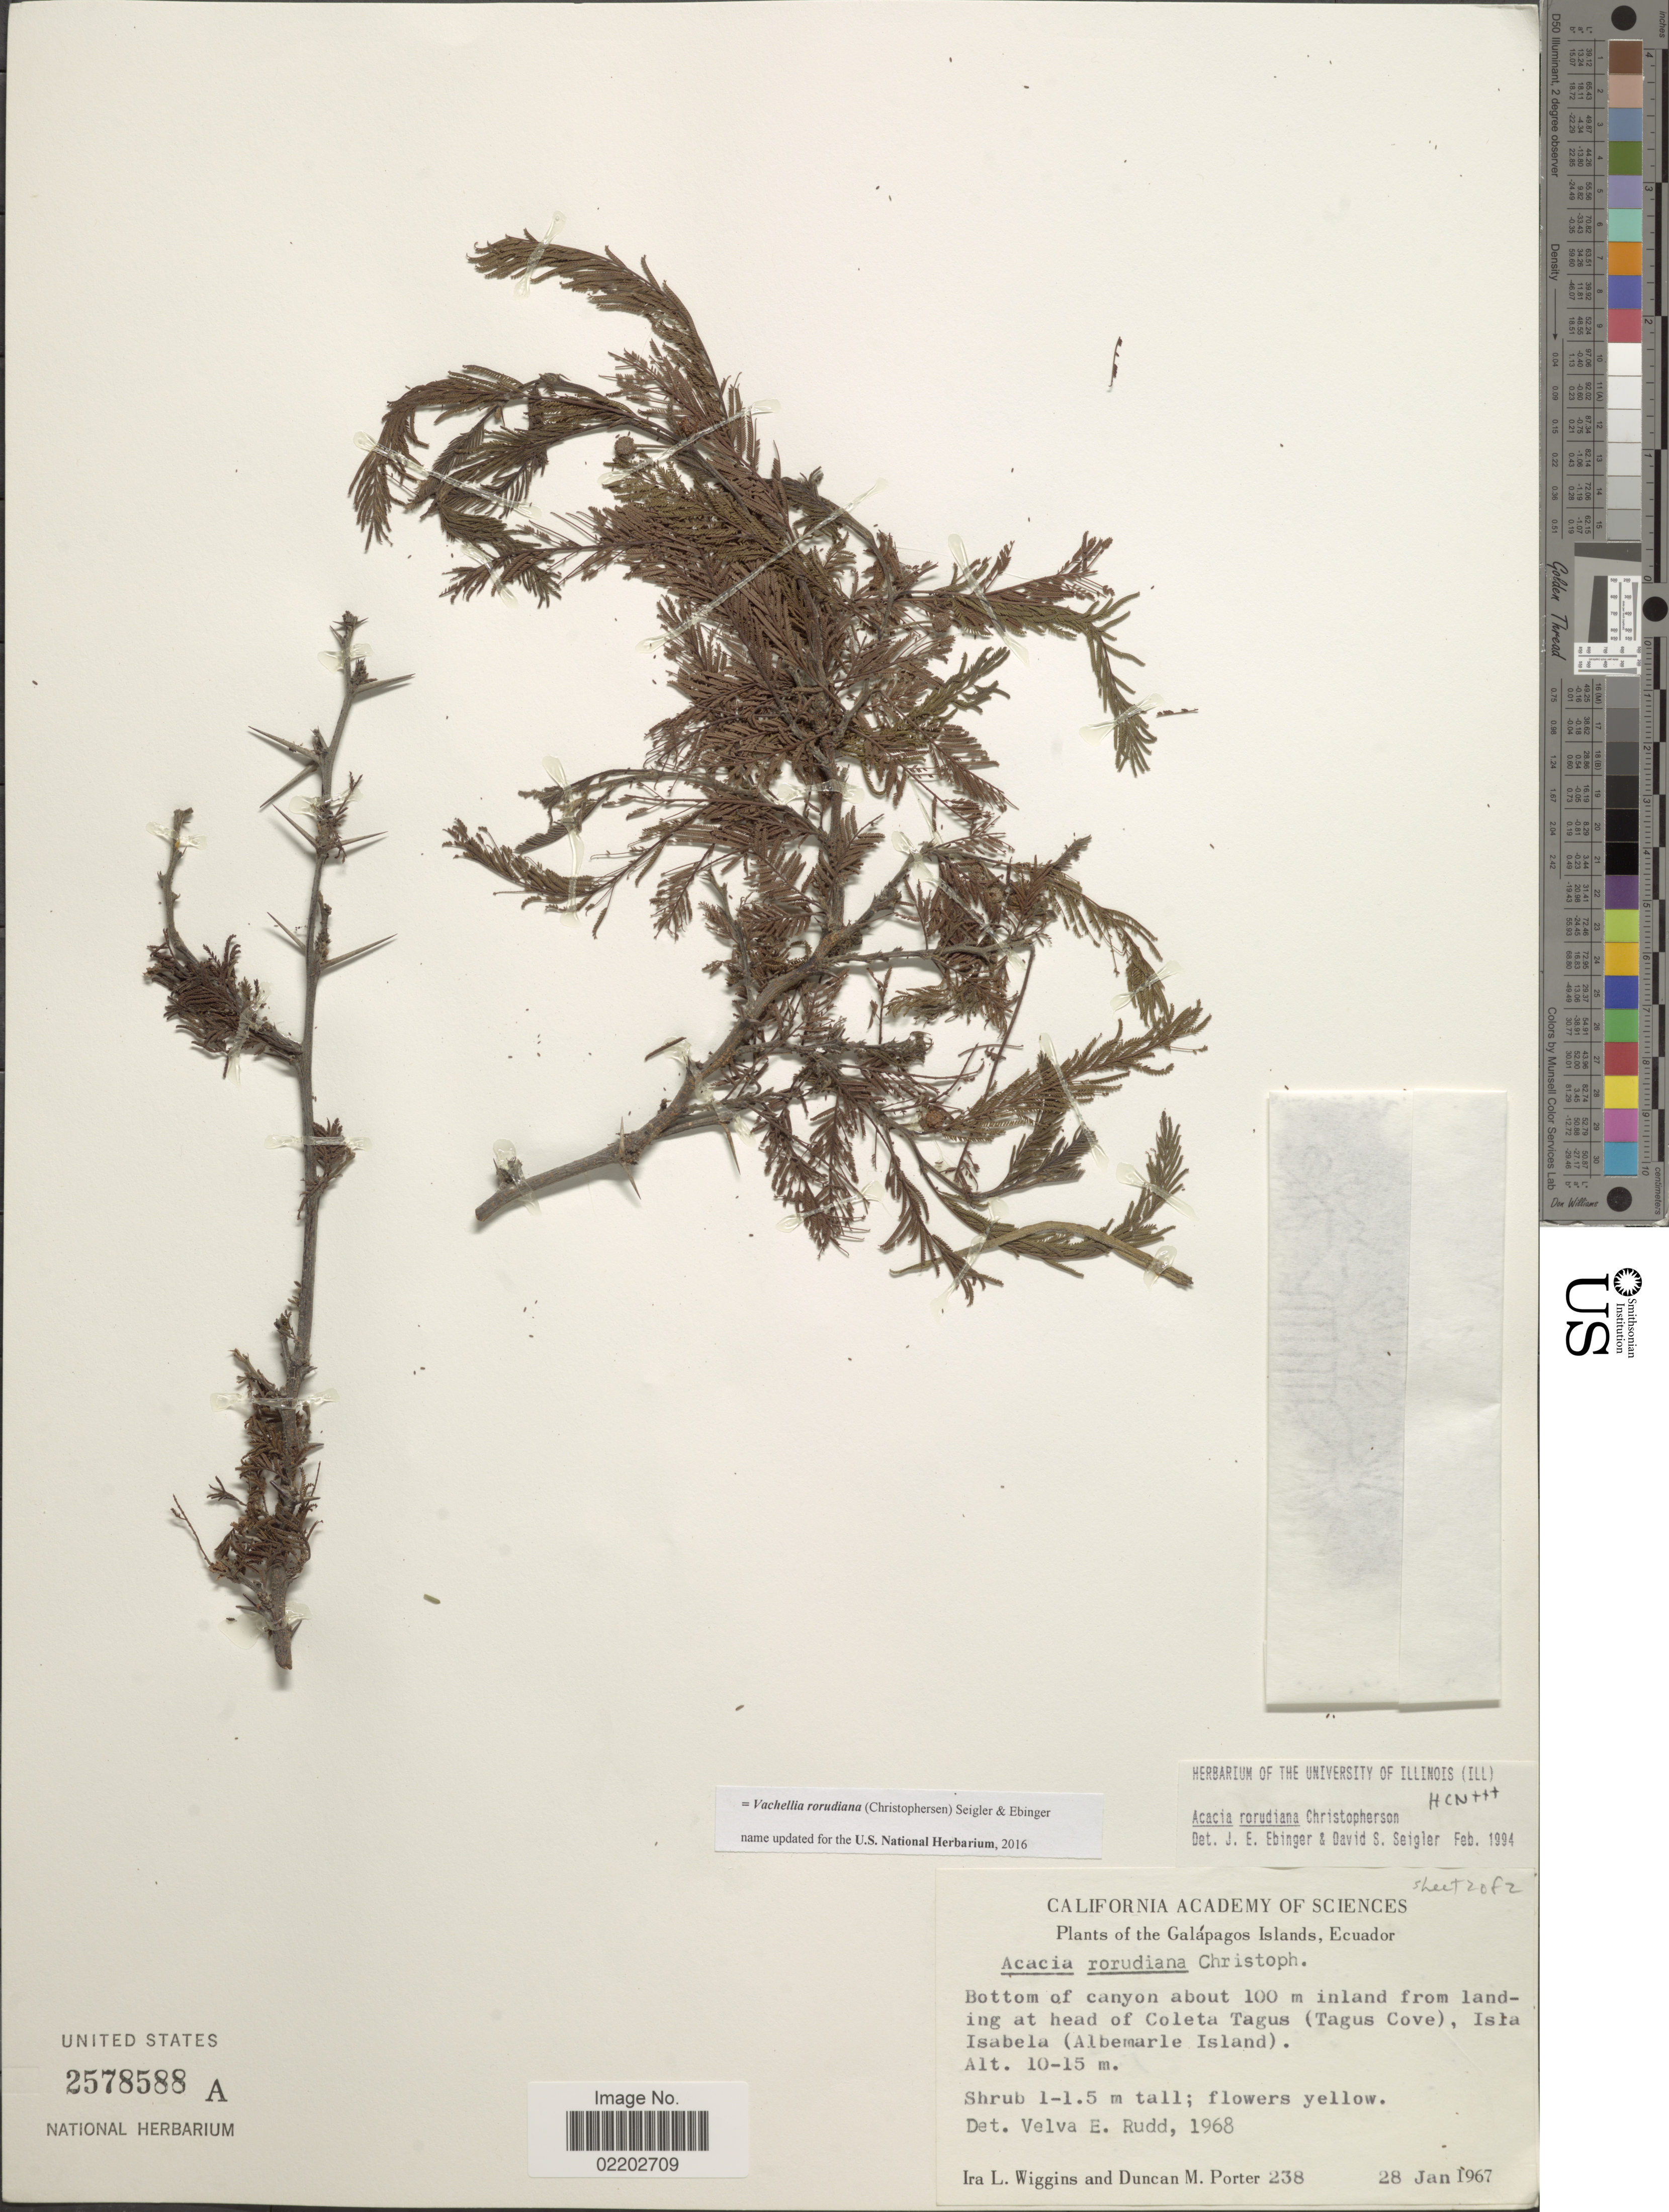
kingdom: Plantae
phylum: Tracheophyta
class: Magnoliopsida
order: Fabales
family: Fabaceae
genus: Vachellia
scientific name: Vachellia rorudiana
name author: (Christoph.) Seigler & Ebinger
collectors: I. L. Wiggins & D. Porter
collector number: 238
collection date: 1967-01-28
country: Ecuador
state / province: Colón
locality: Galápagos Islands, bottom of canyon about 100 m inland from landing at head of Coleta Tagus (Tagus Cove),. Isla Isabela (Albemarle Island)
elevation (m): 10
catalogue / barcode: US 2578588A